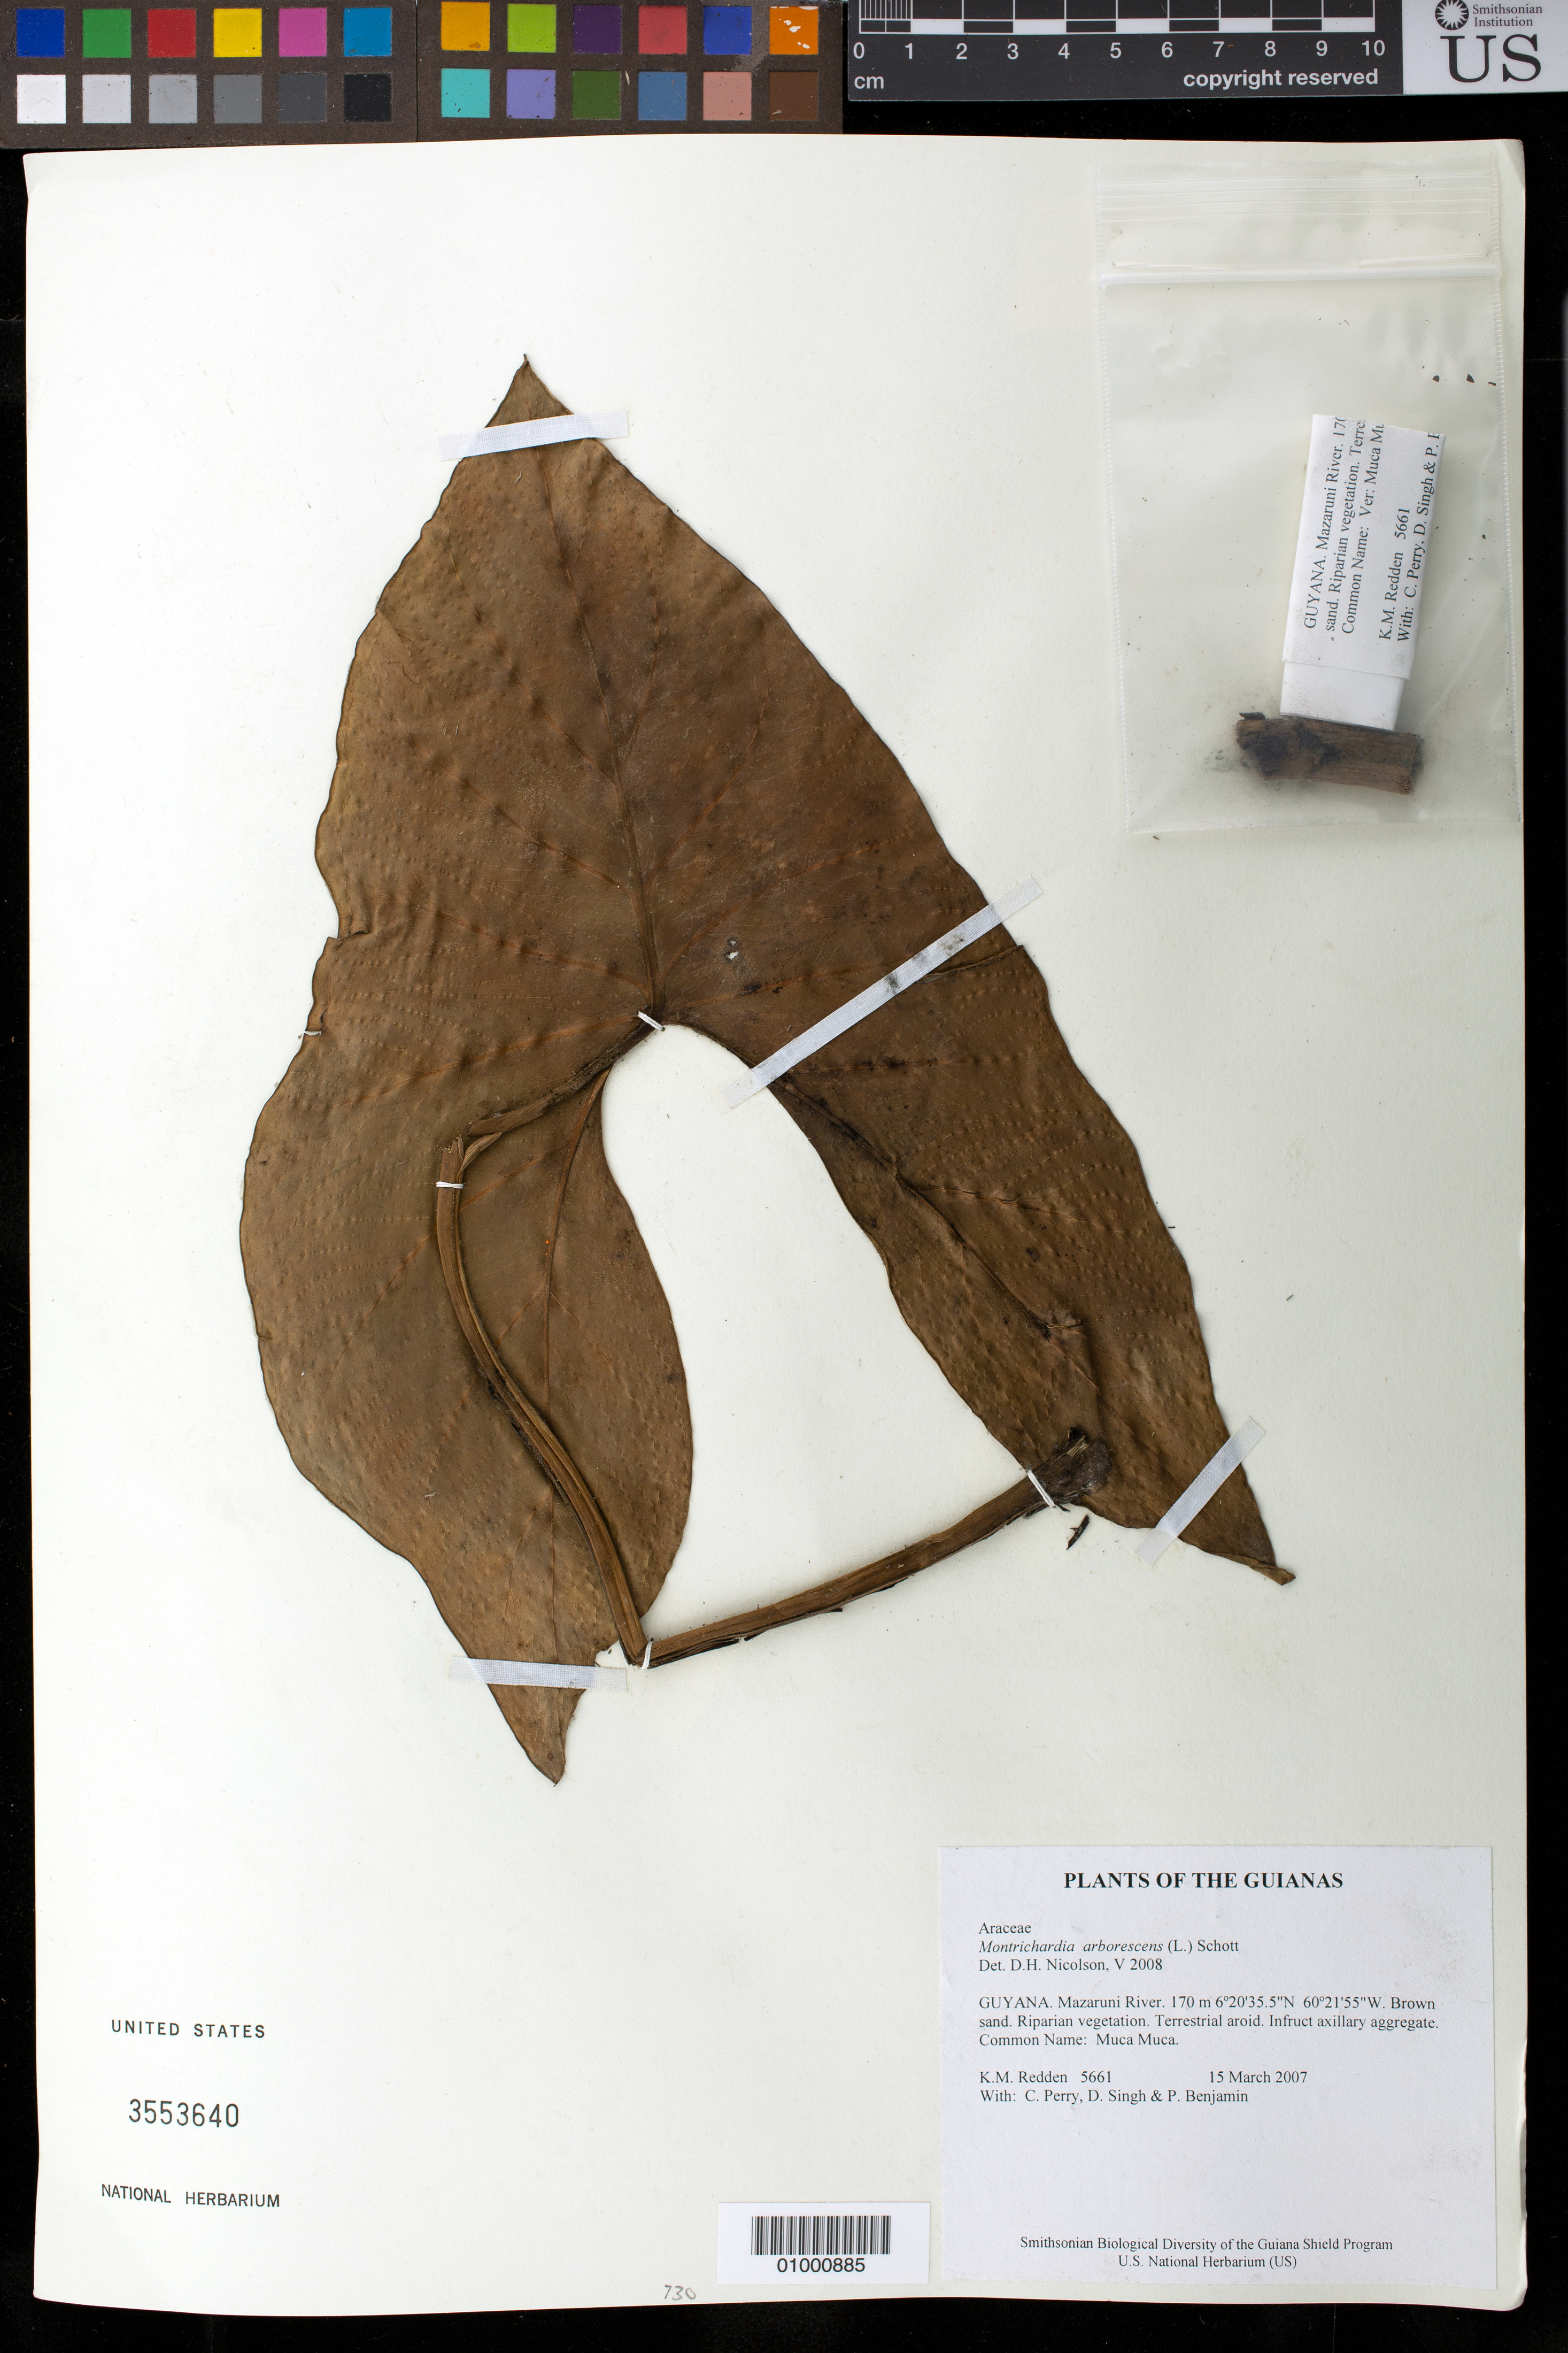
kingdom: Plantae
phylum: Tracheophyta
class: Liliopsida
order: Alismatales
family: Araceae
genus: Montrichardia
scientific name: Montrichardia arborescens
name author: (L.) Schott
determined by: Nicolson, Dan H.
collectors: K. M. Redden, C. Perry, D. Singh & P. Benjamin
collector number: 5661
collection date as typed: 15 March 2007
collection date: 2007-03-15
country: Guyana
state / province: Cuyuni-Mazaruni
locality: Mazaruni River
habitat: Brown sand. Riparian vegetation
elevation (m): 170